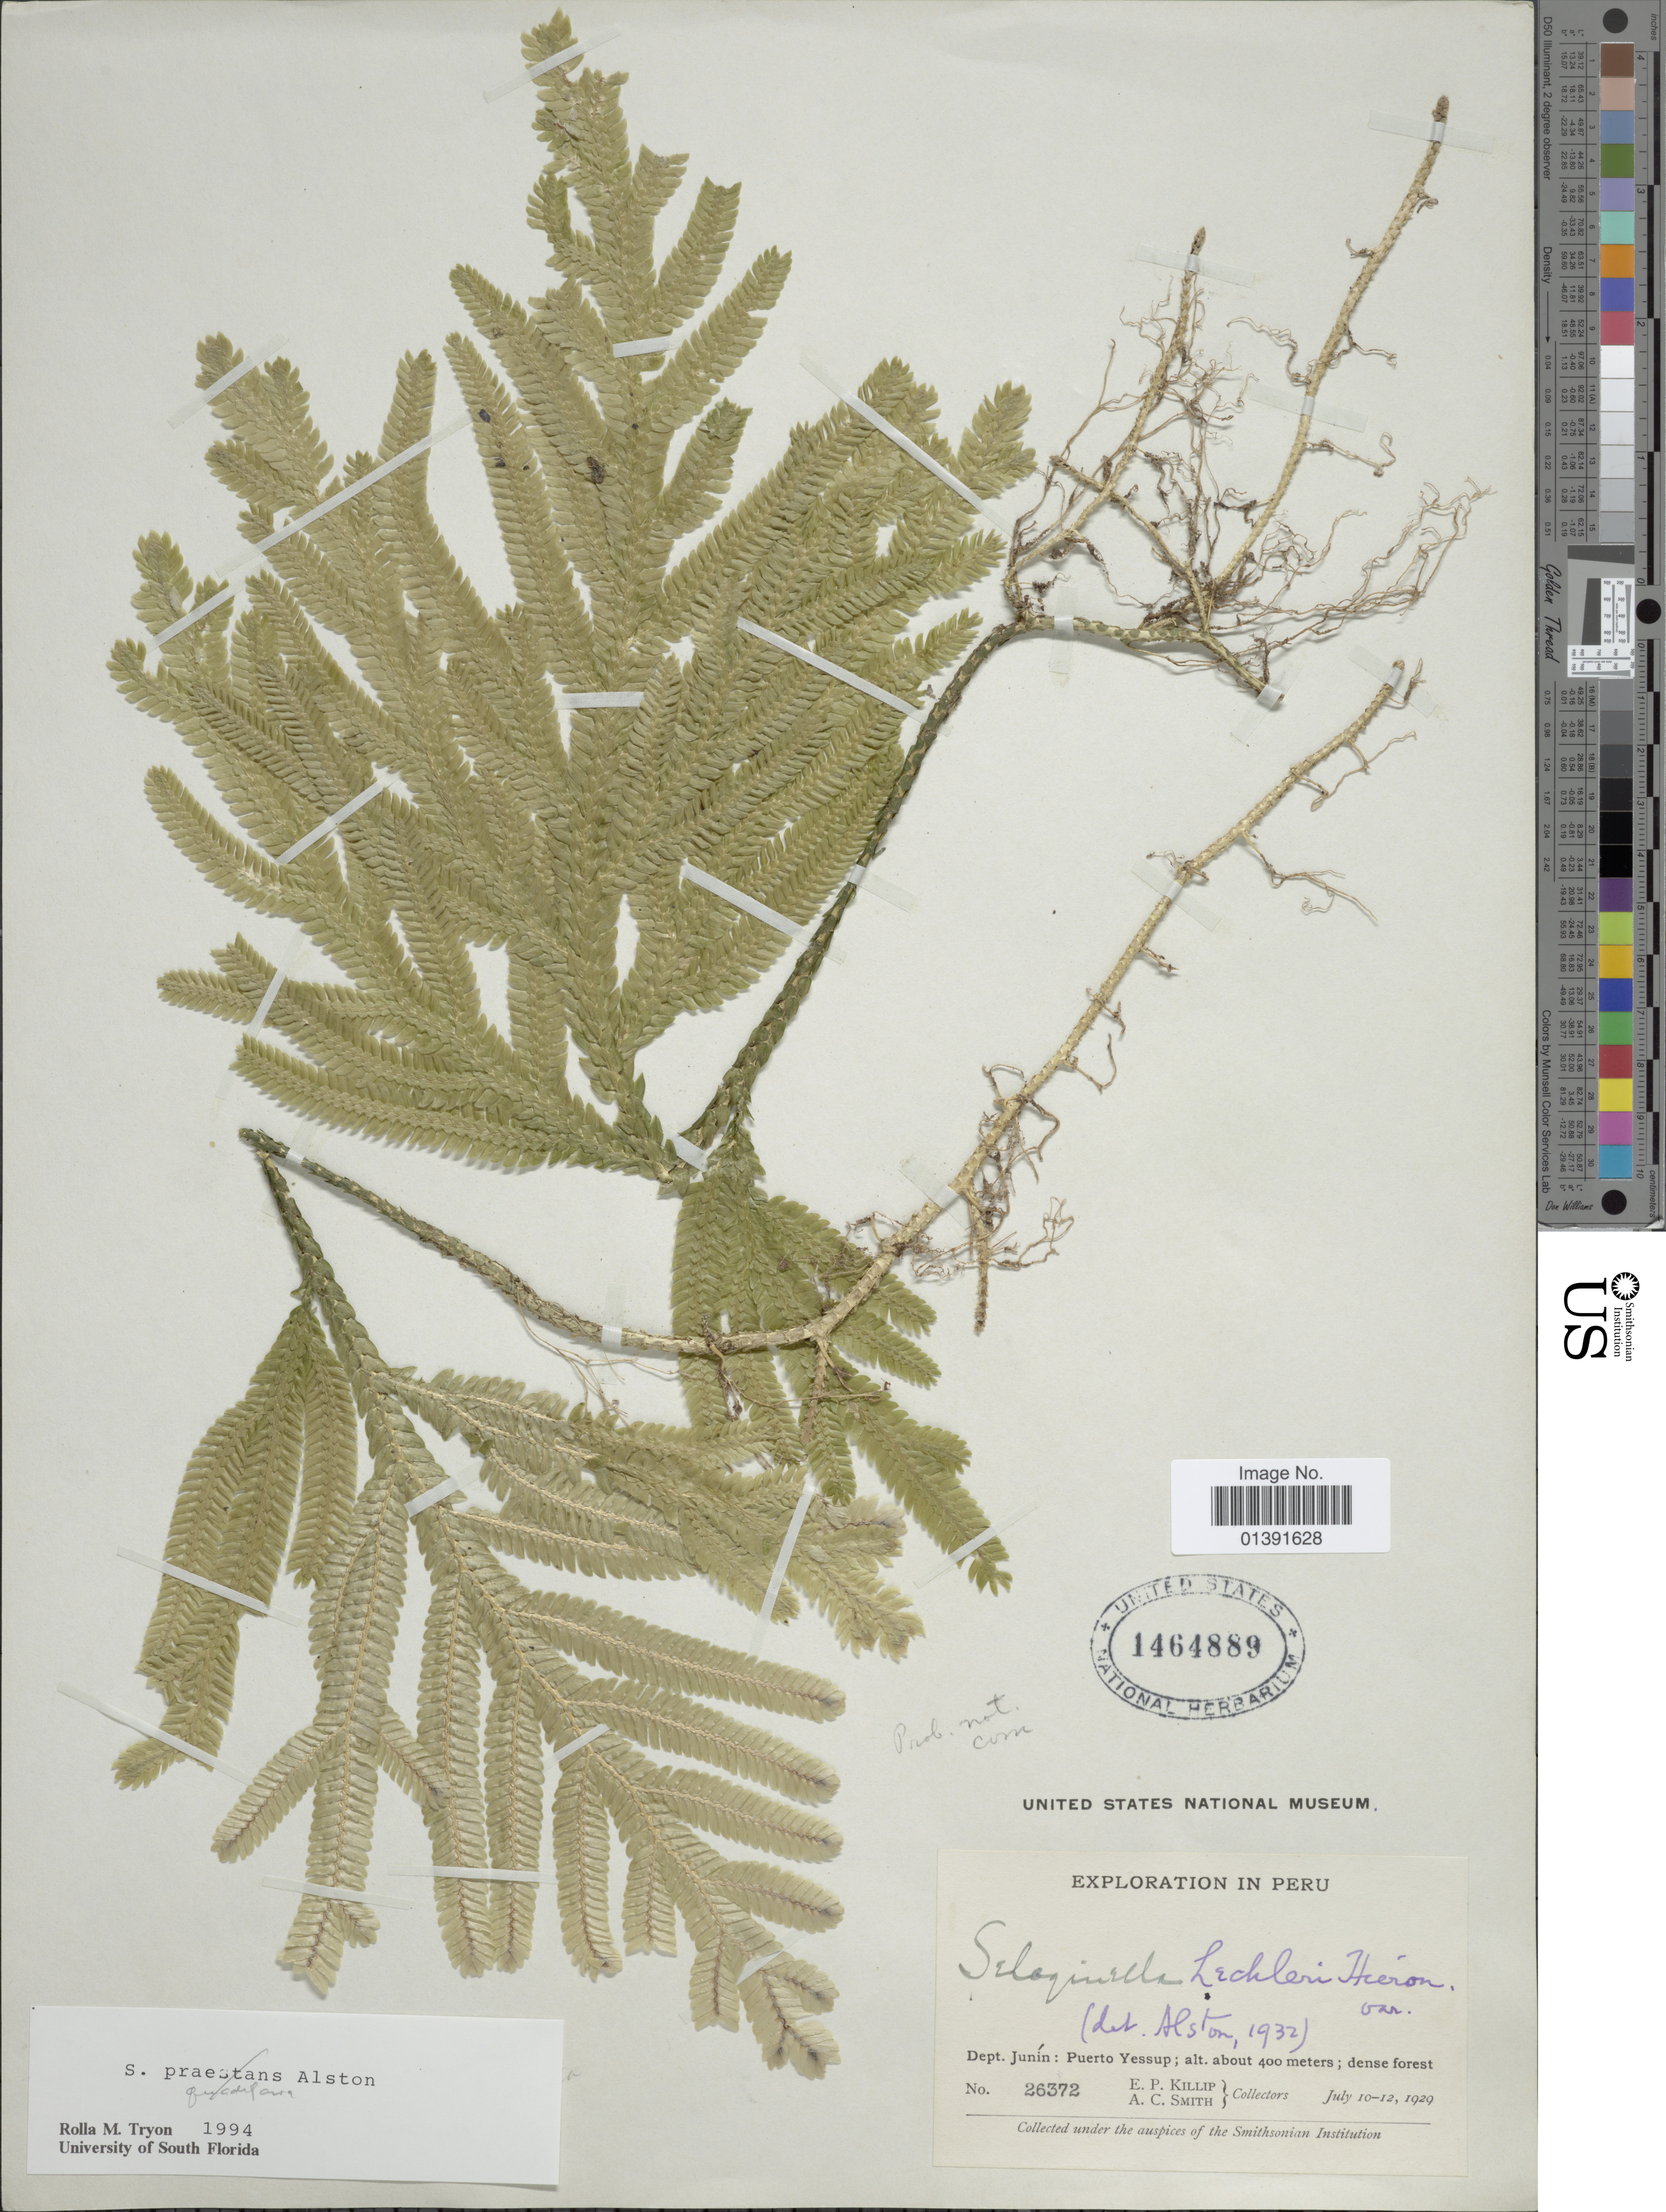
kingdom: Plantae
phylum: Tracheophyta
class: Lycopodiopsida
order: Selaginellales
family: Selaginellaceae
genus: Selaginella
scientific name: Selaginella quadrifaria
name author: M.M. Alston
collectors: E. P. Killip & A. C. Smith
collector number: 26372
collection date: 1929-07-10/1929-07-12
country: Peru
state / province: Junín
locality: Puerto Yessup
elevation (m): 400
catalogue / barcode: US 1464889